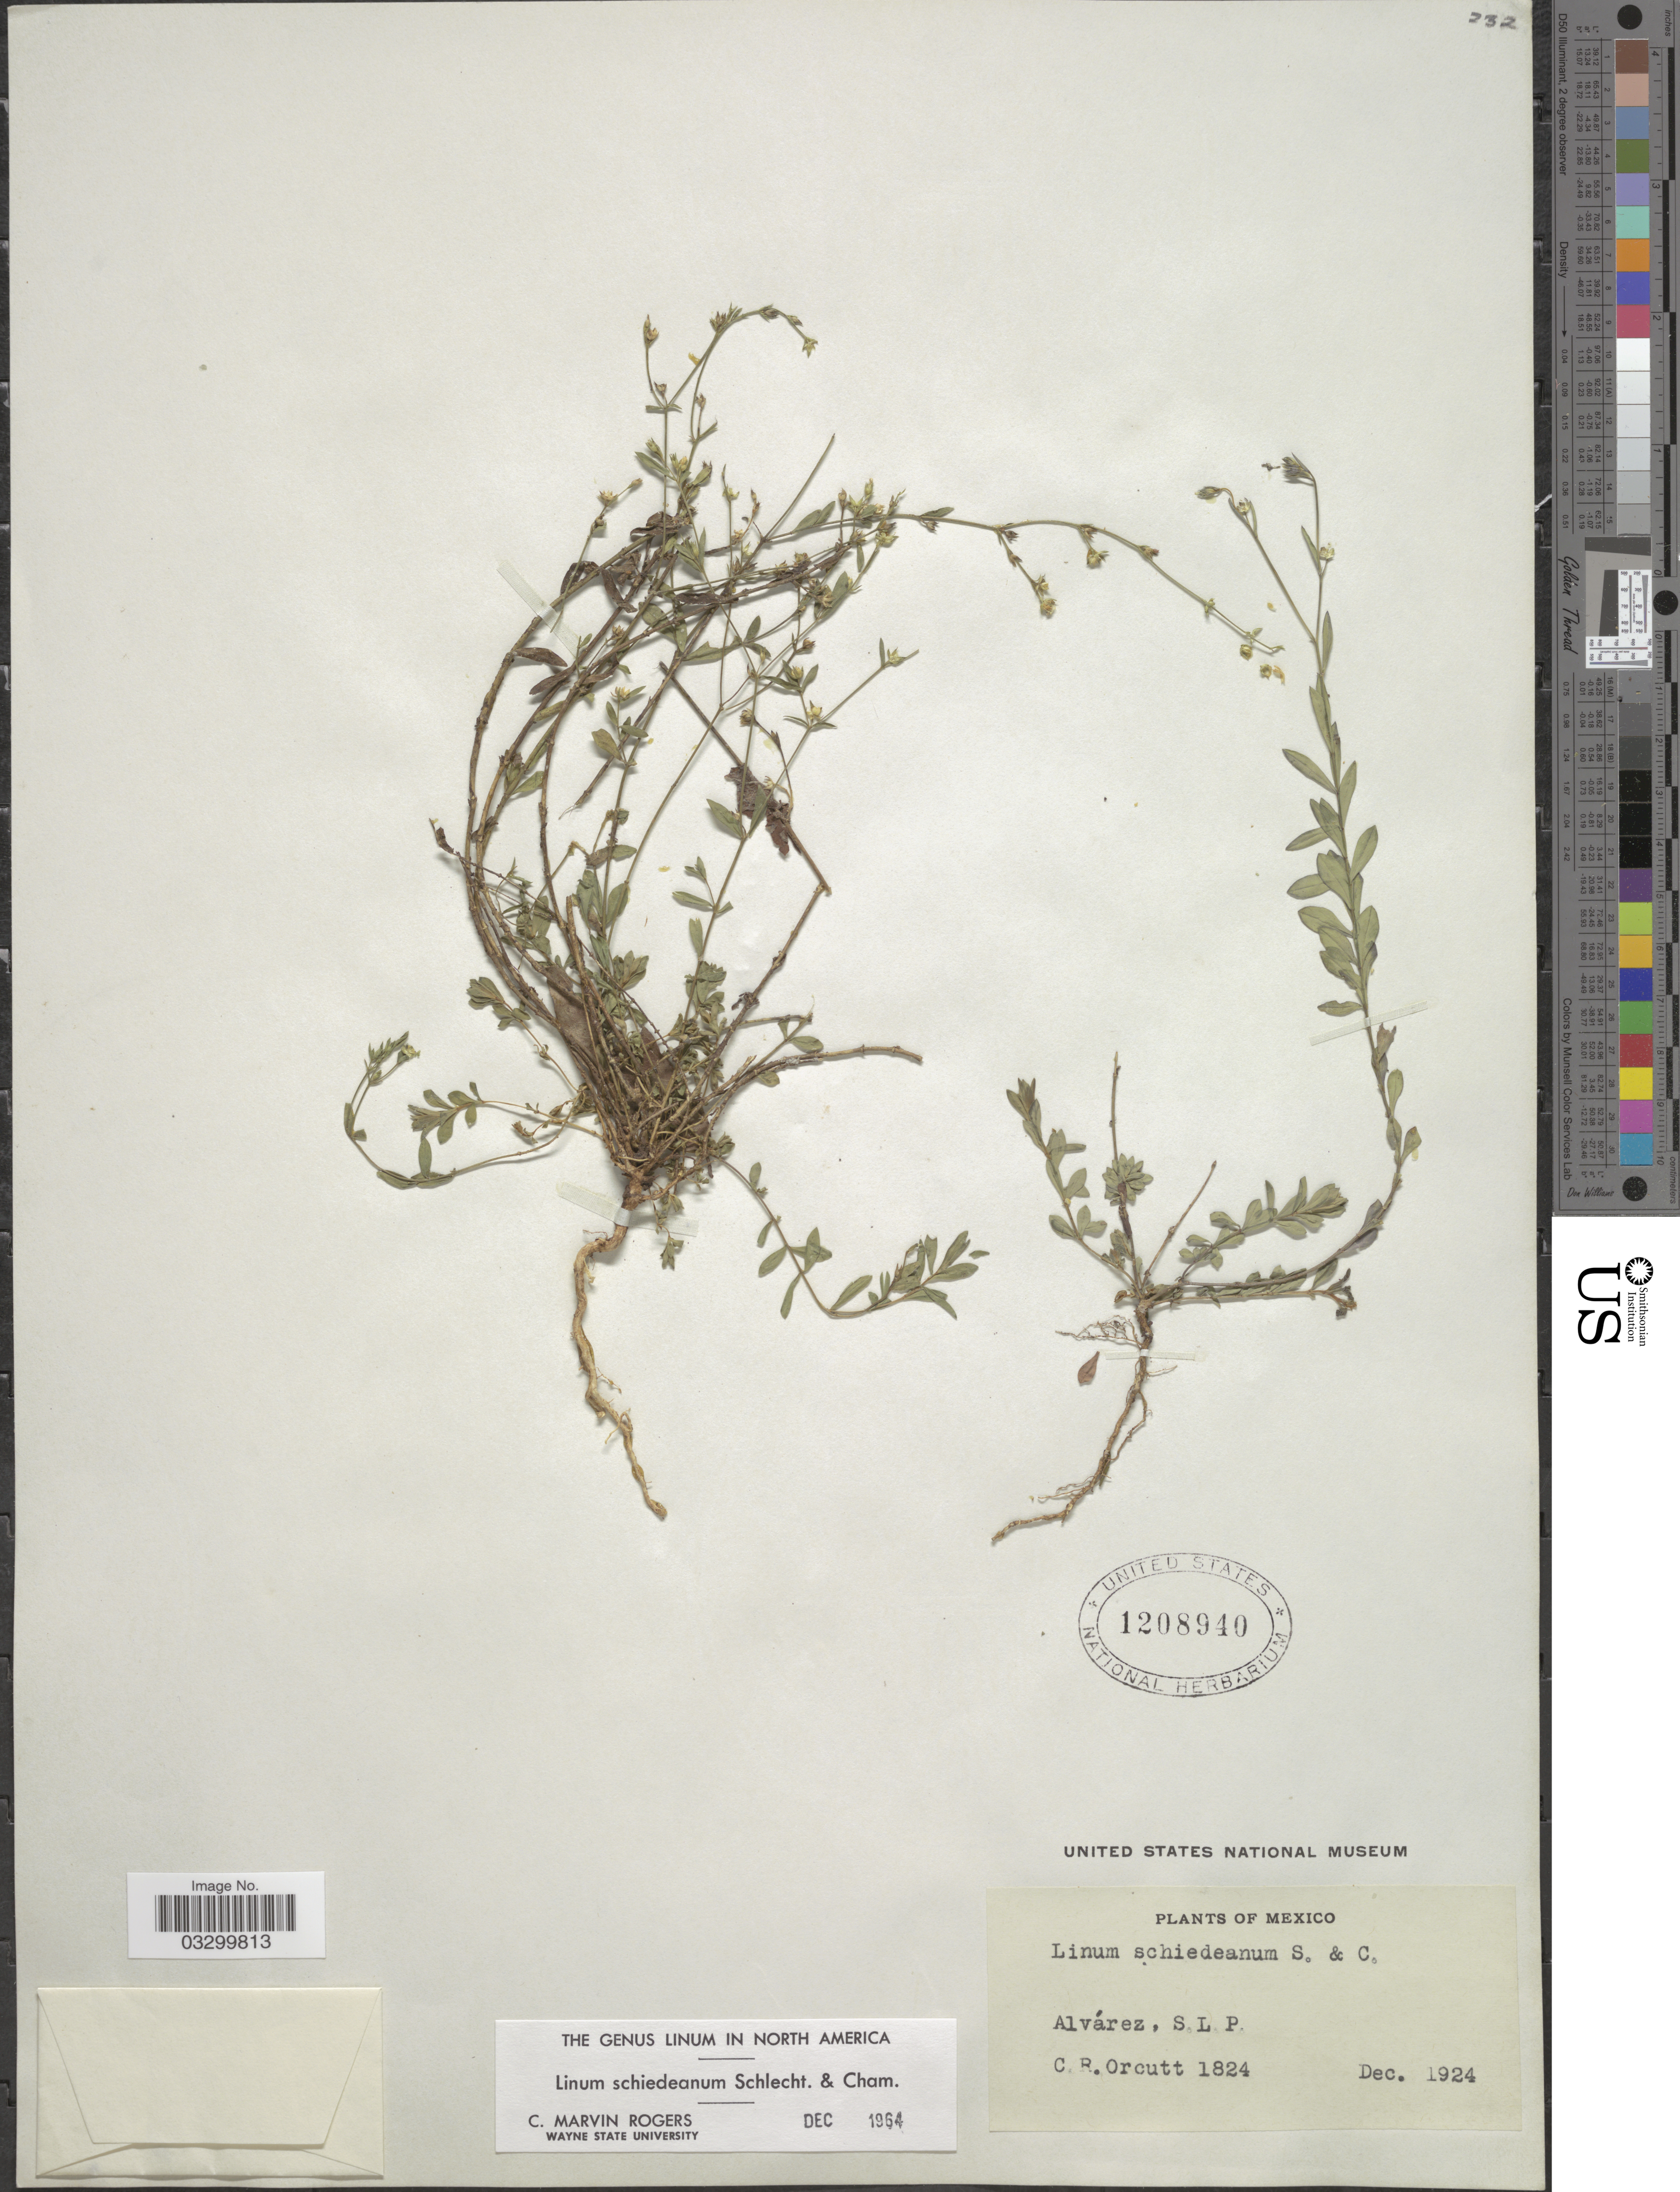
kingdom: Plantae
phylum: Tracheophyta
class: Magnoliopsida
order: Malpighiales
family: Linaceae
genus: Linum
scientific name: Linum schiedeanum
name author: Schltdl. & Cham.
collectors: C. R. Orcutt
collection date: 1924-12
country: Mexico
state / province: San Luis Potosí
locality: Alvárez.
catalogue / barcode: US 1208940